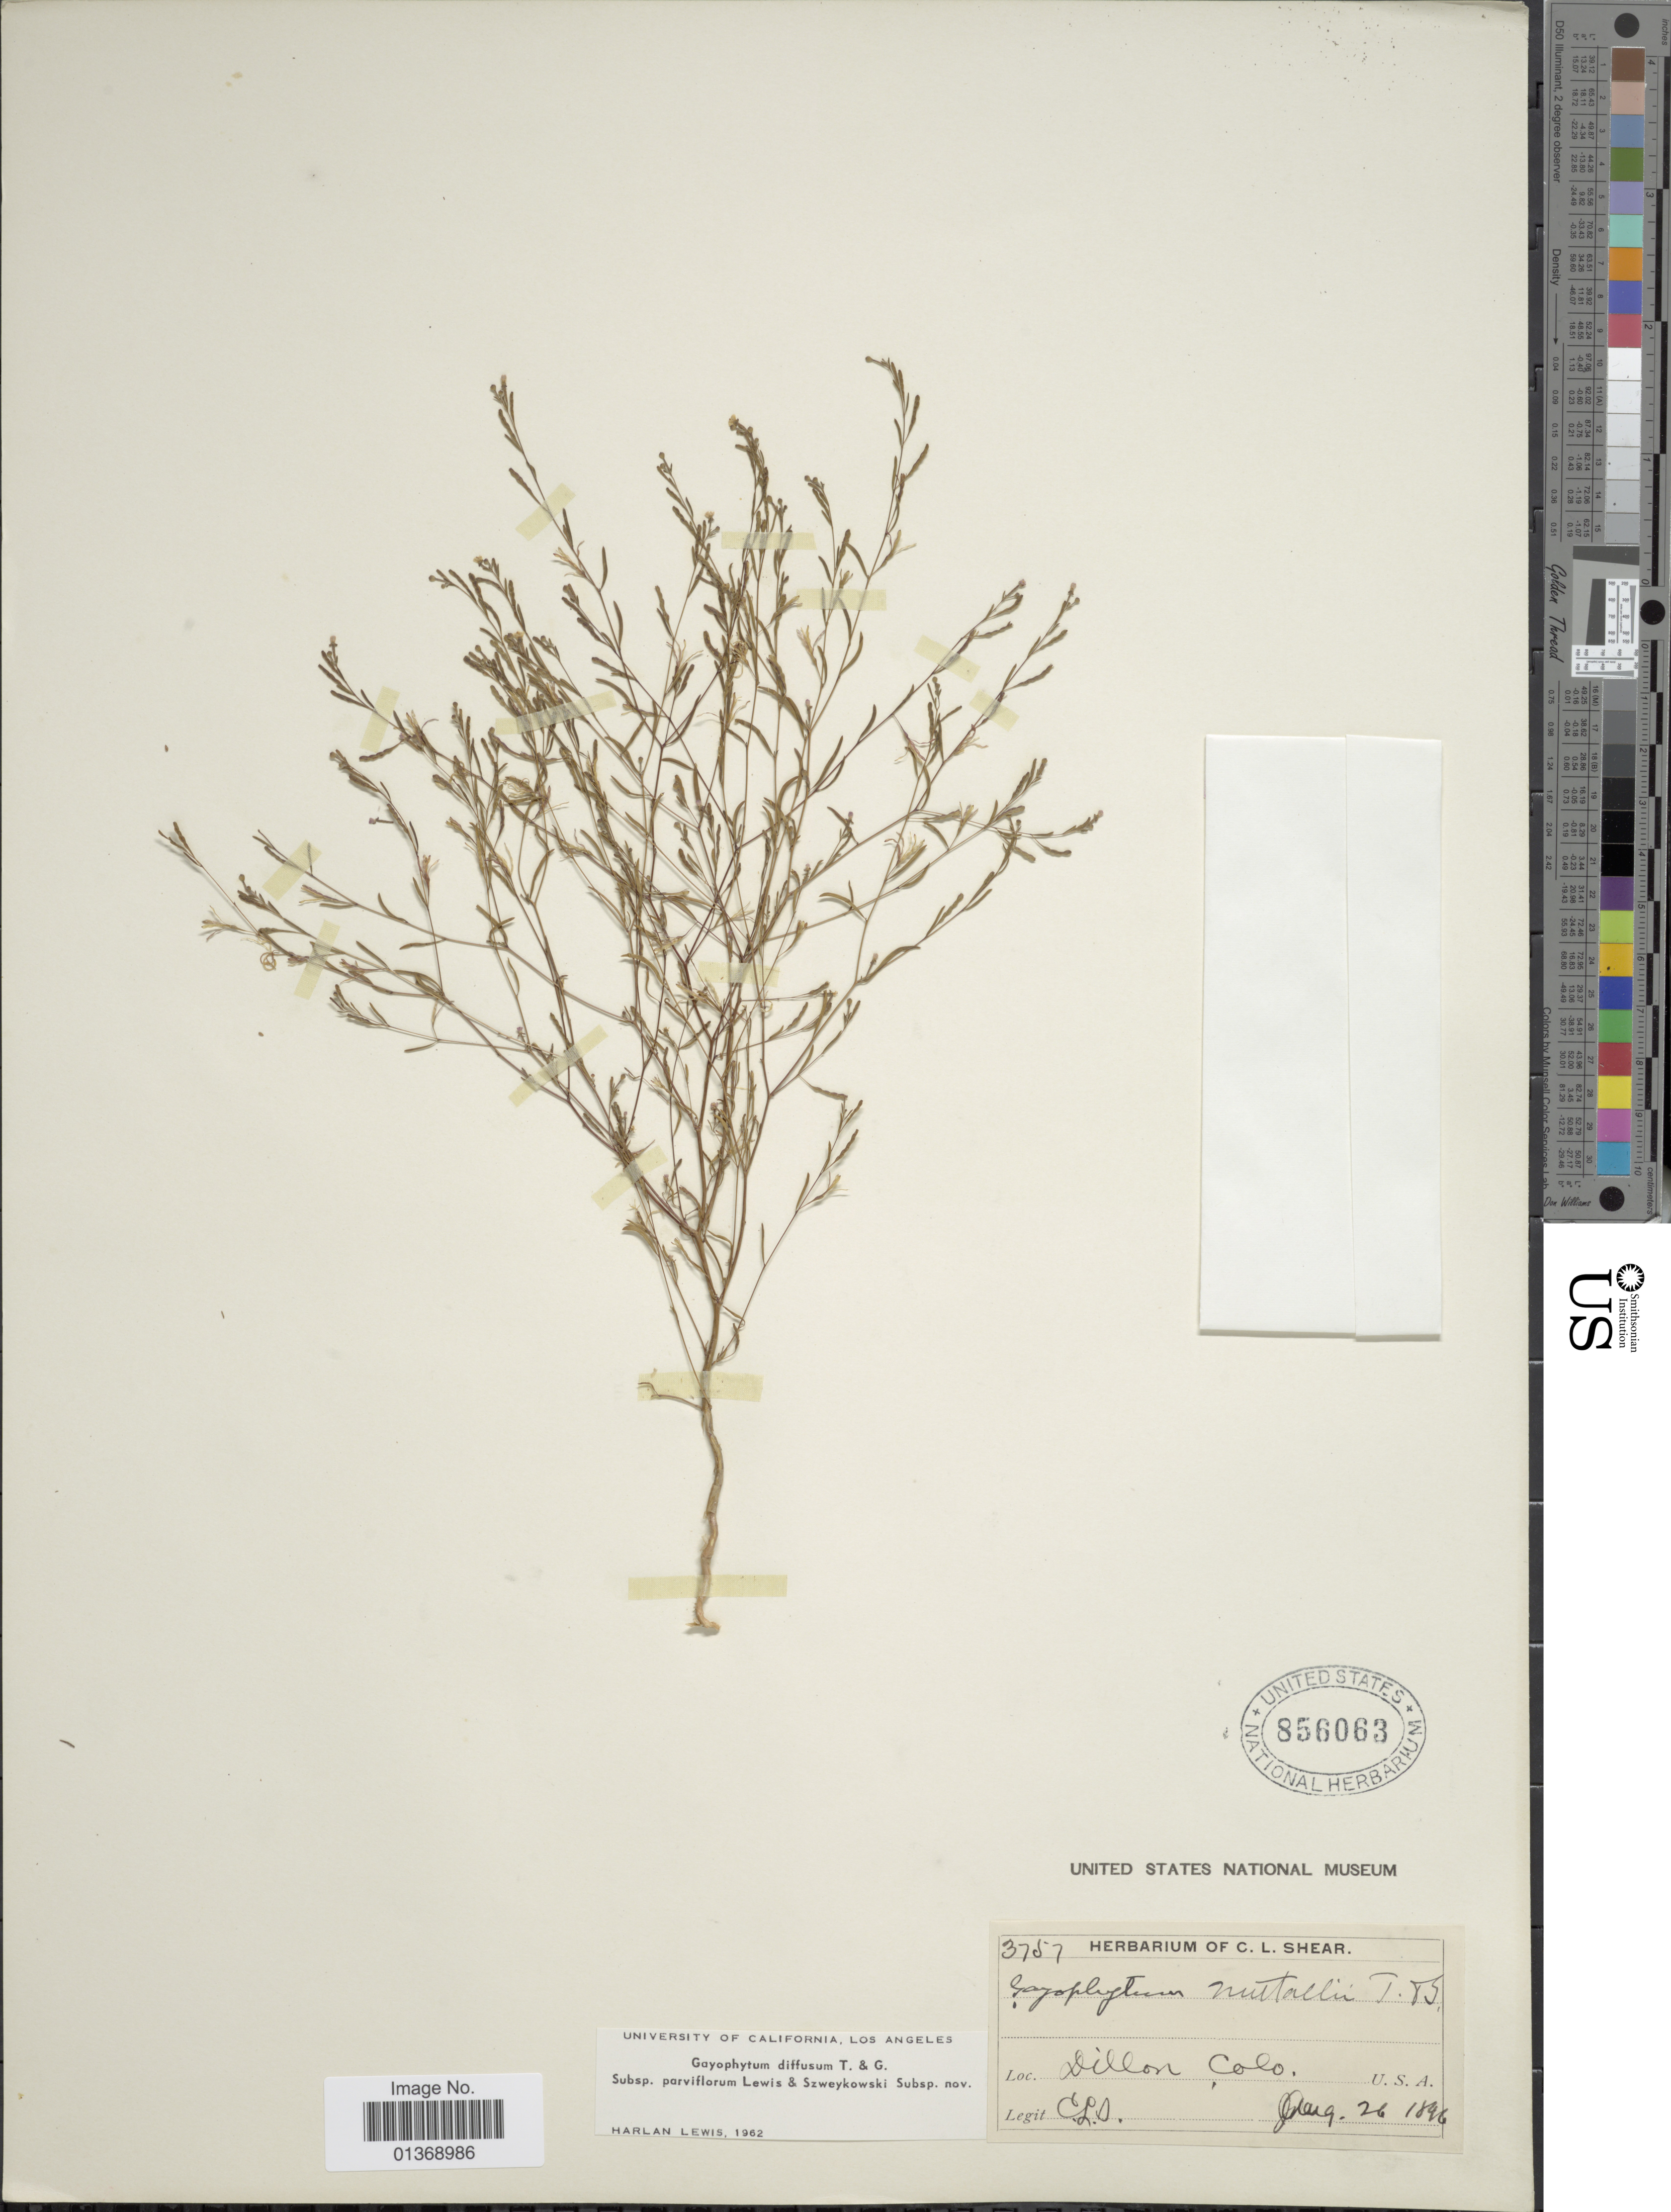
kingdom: Plantae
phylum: Tracheophyta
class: Magnoliopsida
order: Myrtales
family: Onagraceae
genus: Gayophytum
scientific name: Gayophytum diffusum subsp. parviflorum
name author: F. H. Lewis & Szweyk.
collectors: C. L. Shear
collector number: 3757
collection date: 1896-08-26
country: United States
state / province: Colorado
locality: Dillon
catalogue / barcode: US 856063